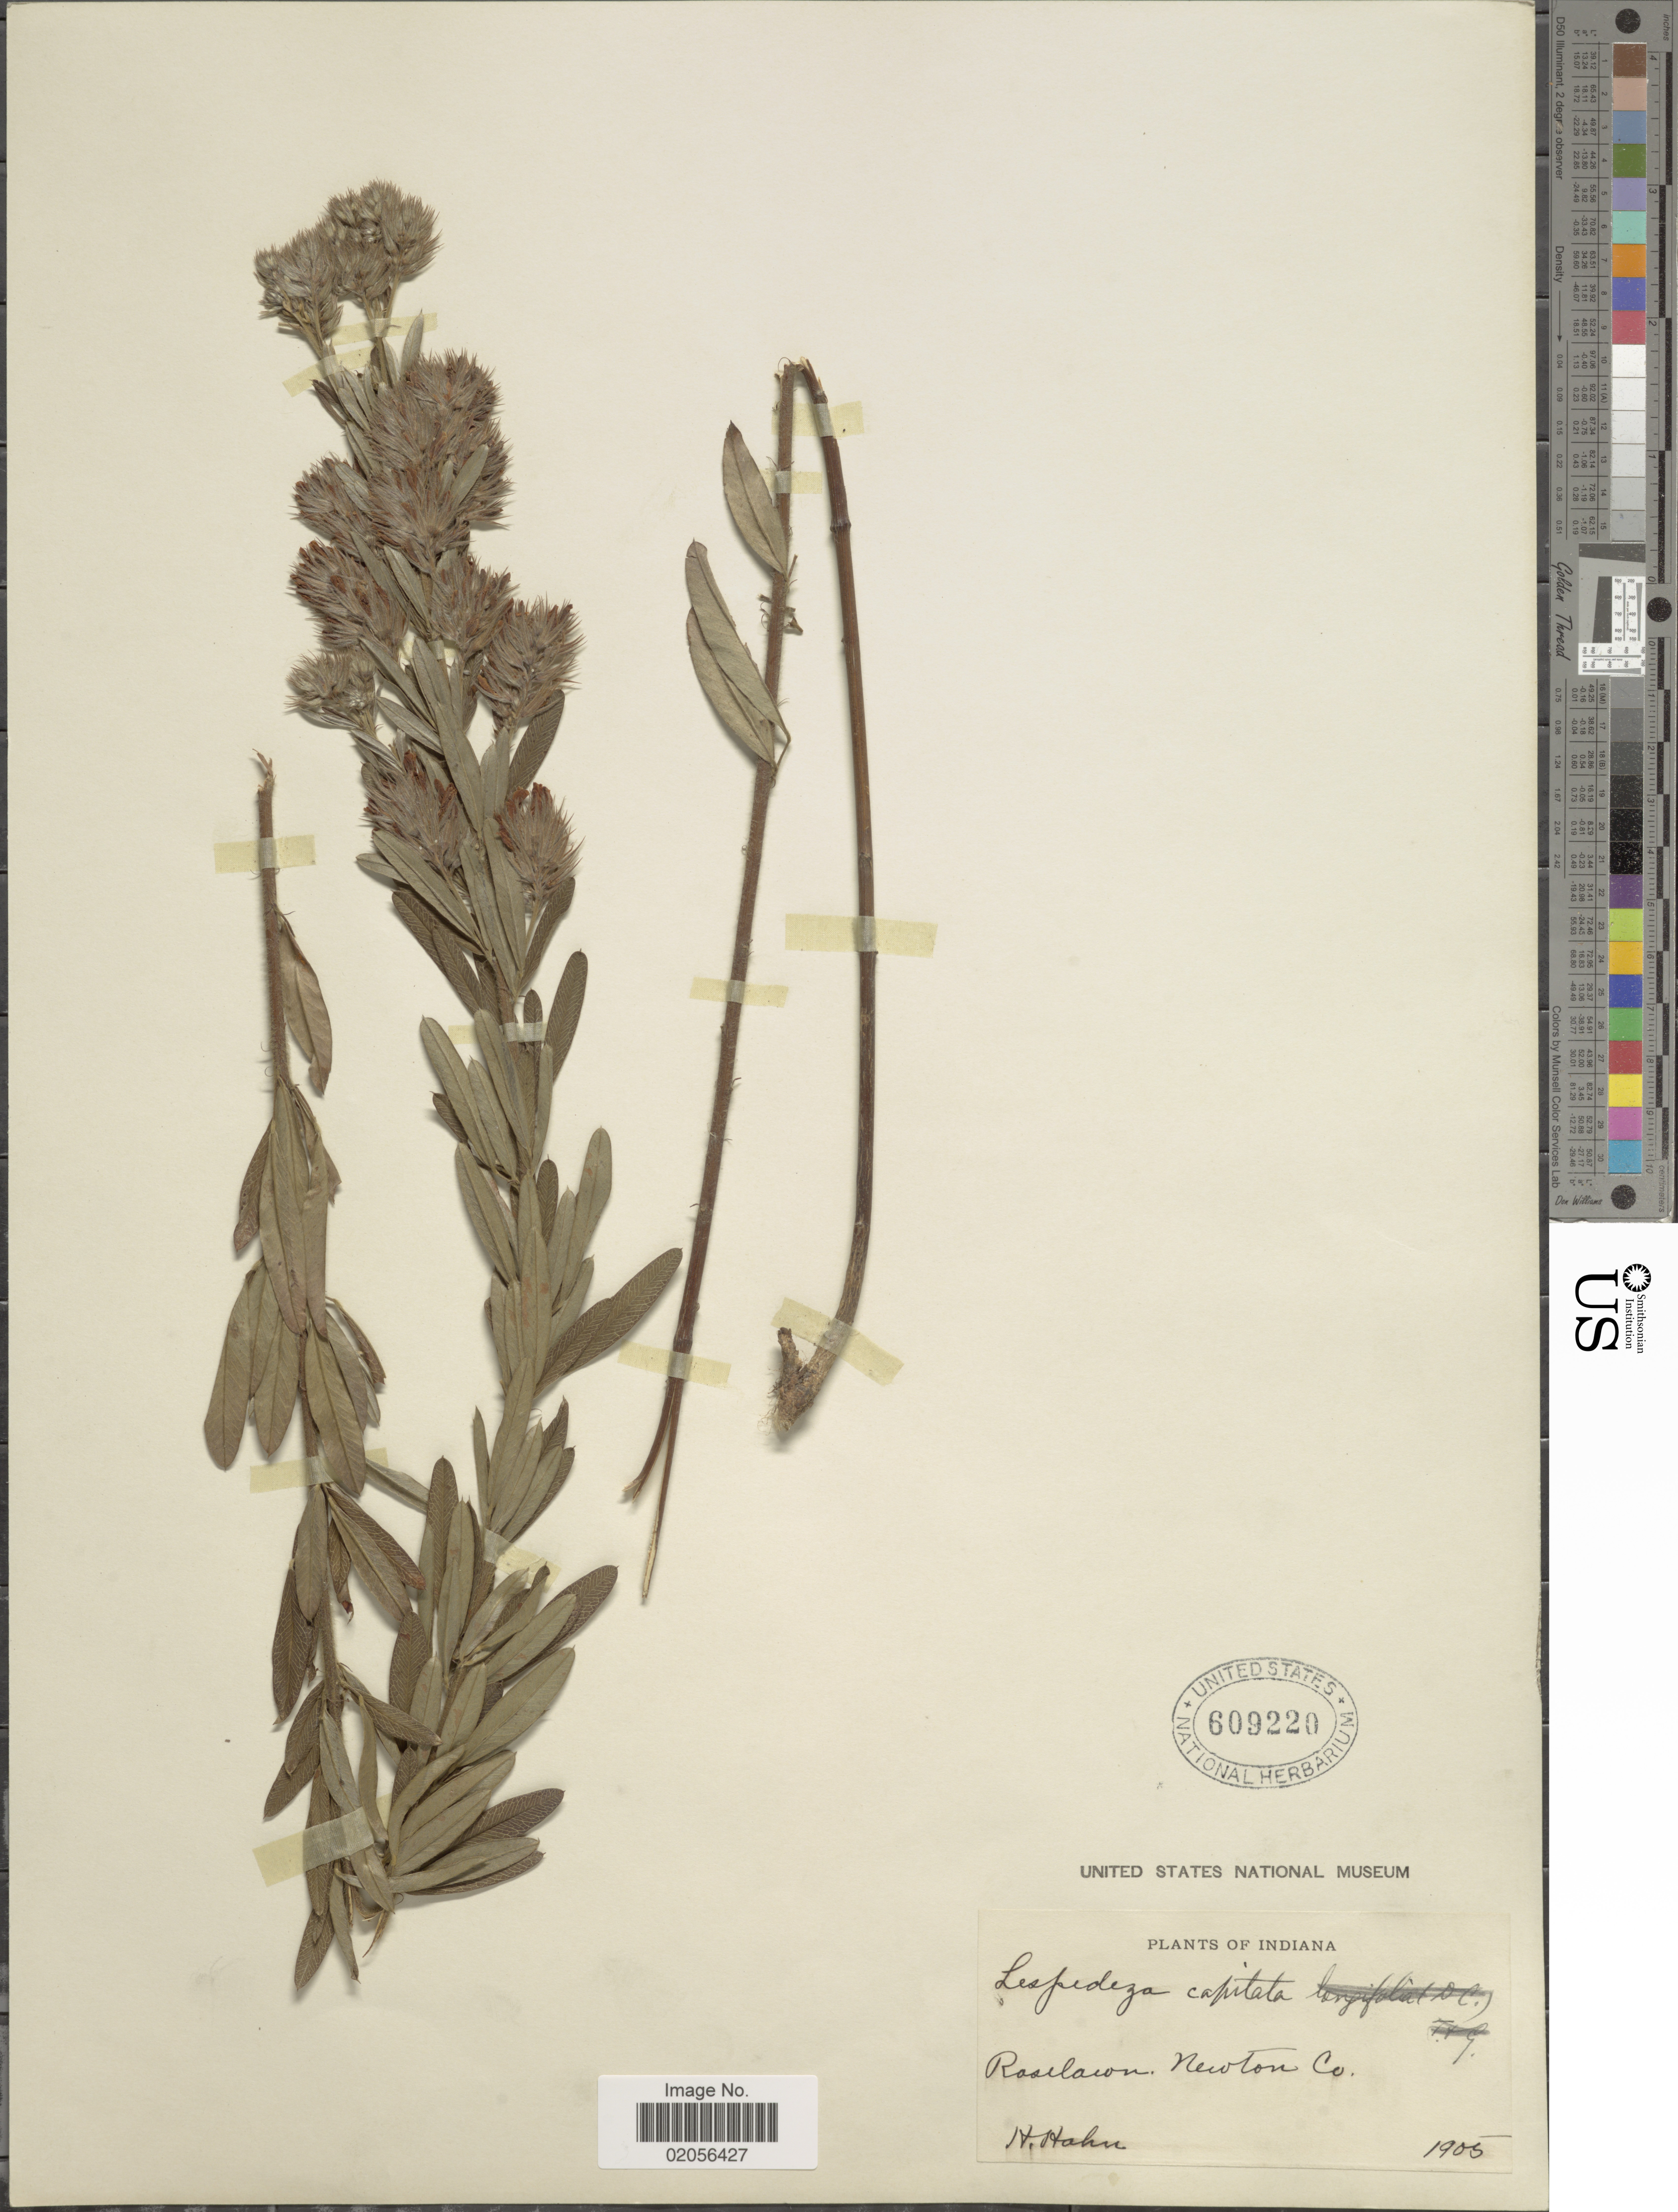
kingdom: Plantae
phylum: Tracheophyta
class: Magnoliopsida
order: Fabales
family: Fabaceae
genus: Lespedeza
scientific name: Lespedeza capitata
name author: Michx.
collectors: H. Hahn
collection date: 1905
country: United States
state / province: Indiana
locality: Roselawn, Newton Co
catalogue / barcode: US 609220